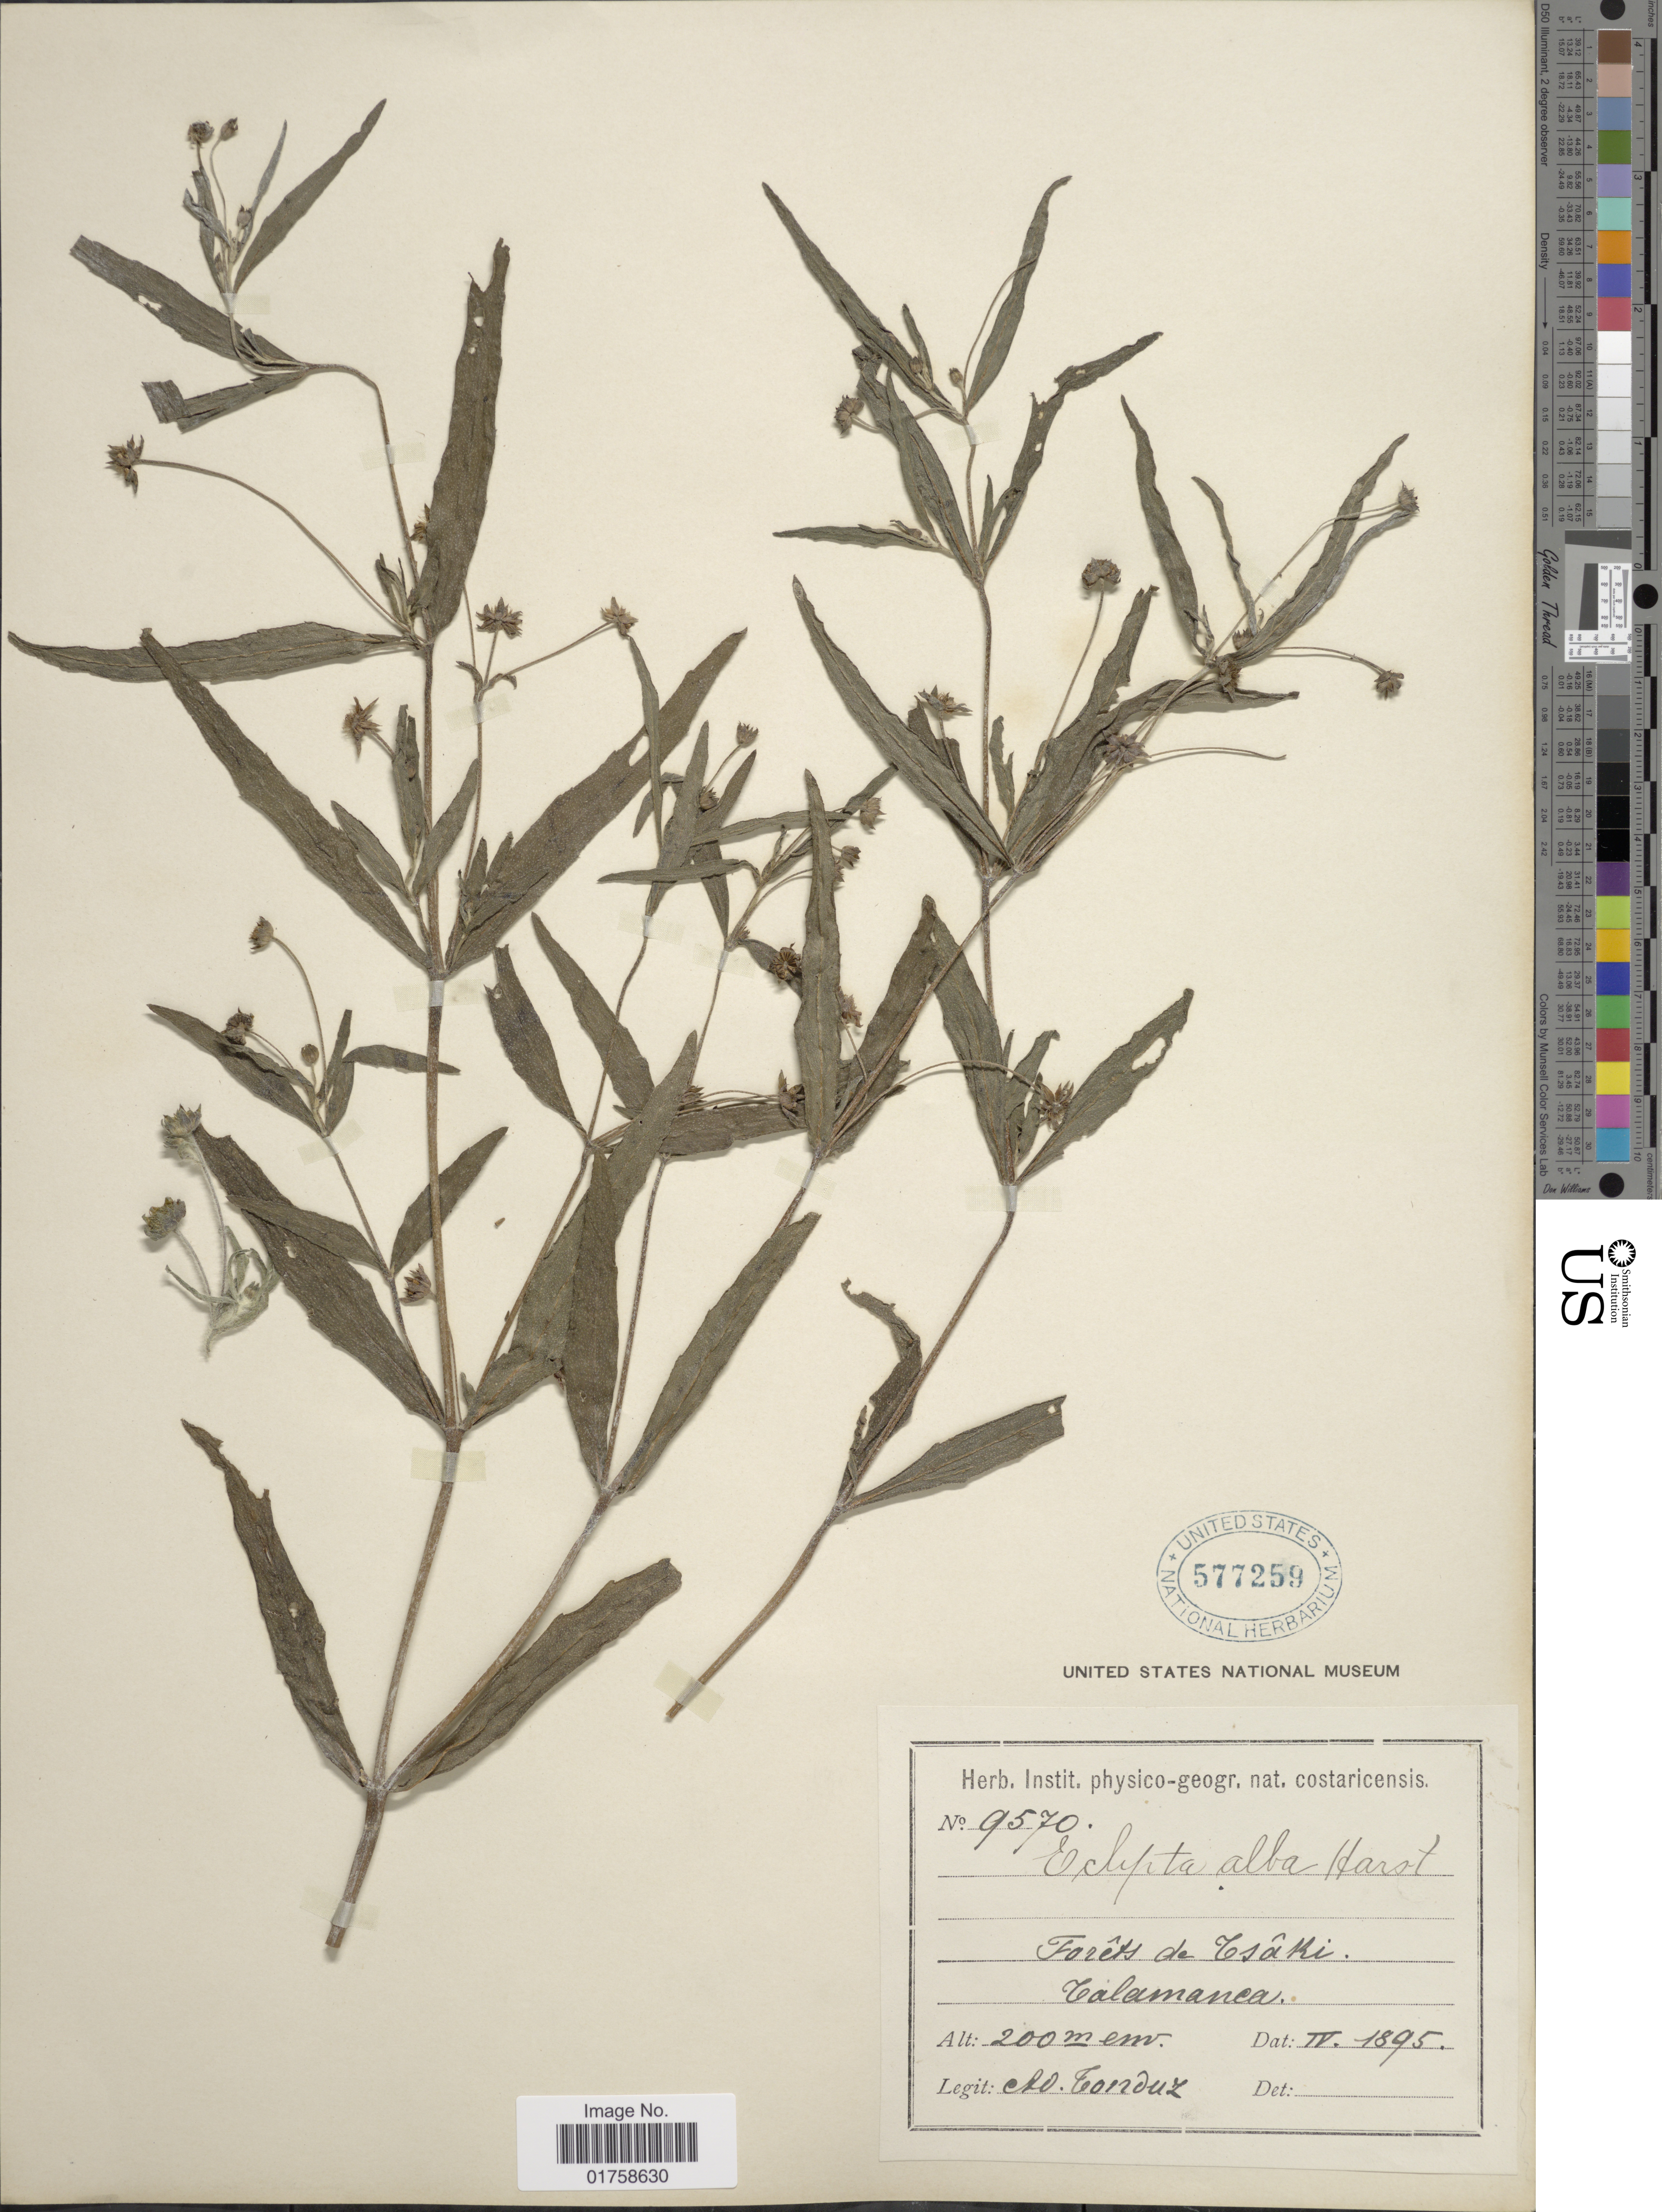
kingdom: Plantae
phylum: Tracheophyta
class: Magnoliopsida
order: Asterales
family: Asteraceae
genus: Eclipta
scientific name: Eclipta alba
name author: (L.) Hassk.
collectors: A. Tonduz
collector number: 9570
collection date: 1895-04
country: Costa Rica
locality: Forêts de Tsaki.Talamanca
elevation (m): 200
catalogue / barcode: US 577259